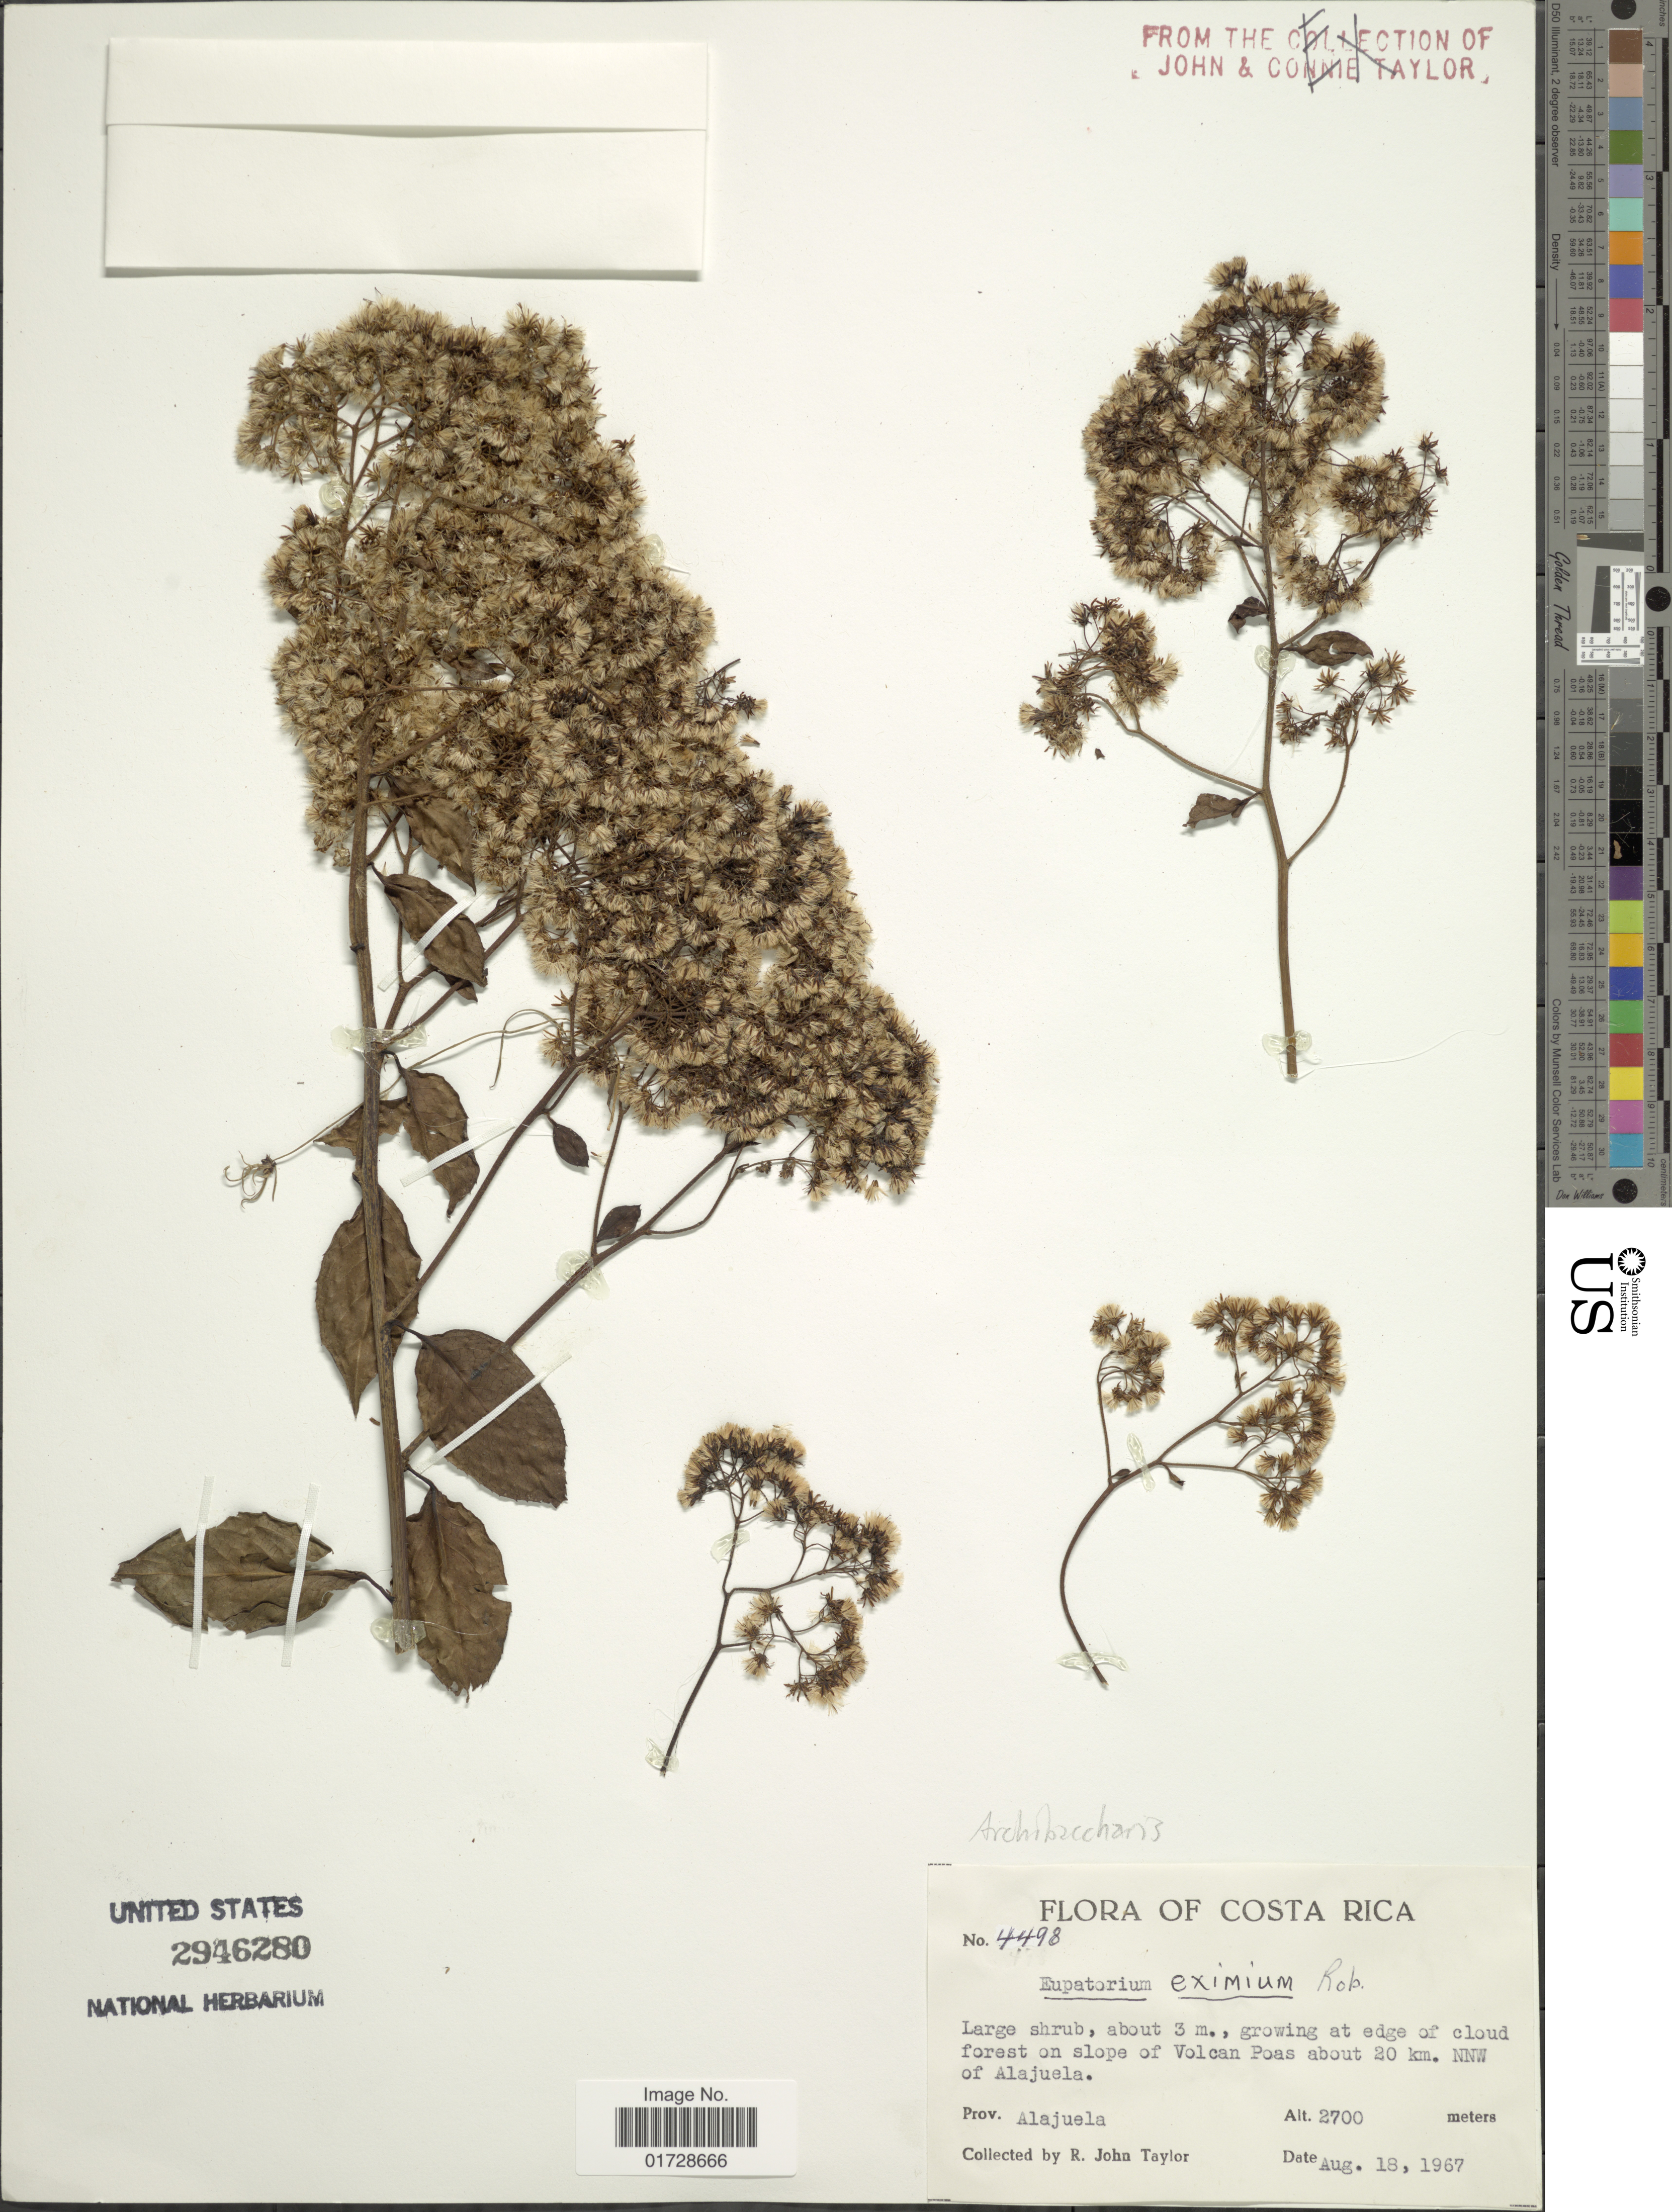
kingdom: Plantae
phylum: Tracheophyta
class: Magnoliopsida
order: Asterales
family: Asteraceae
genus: Archibaccharis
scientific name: Archibaccharis schiedeana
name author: (Benth.) J.D. Jacks.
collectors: R. J. Taylor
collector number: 4498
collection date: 1967-08-18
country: Costa Rica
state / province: Alajuela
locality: On slope of Volcan Poas about 20 km NNW of Alajuela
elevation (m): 2700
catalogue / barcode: US 2946280